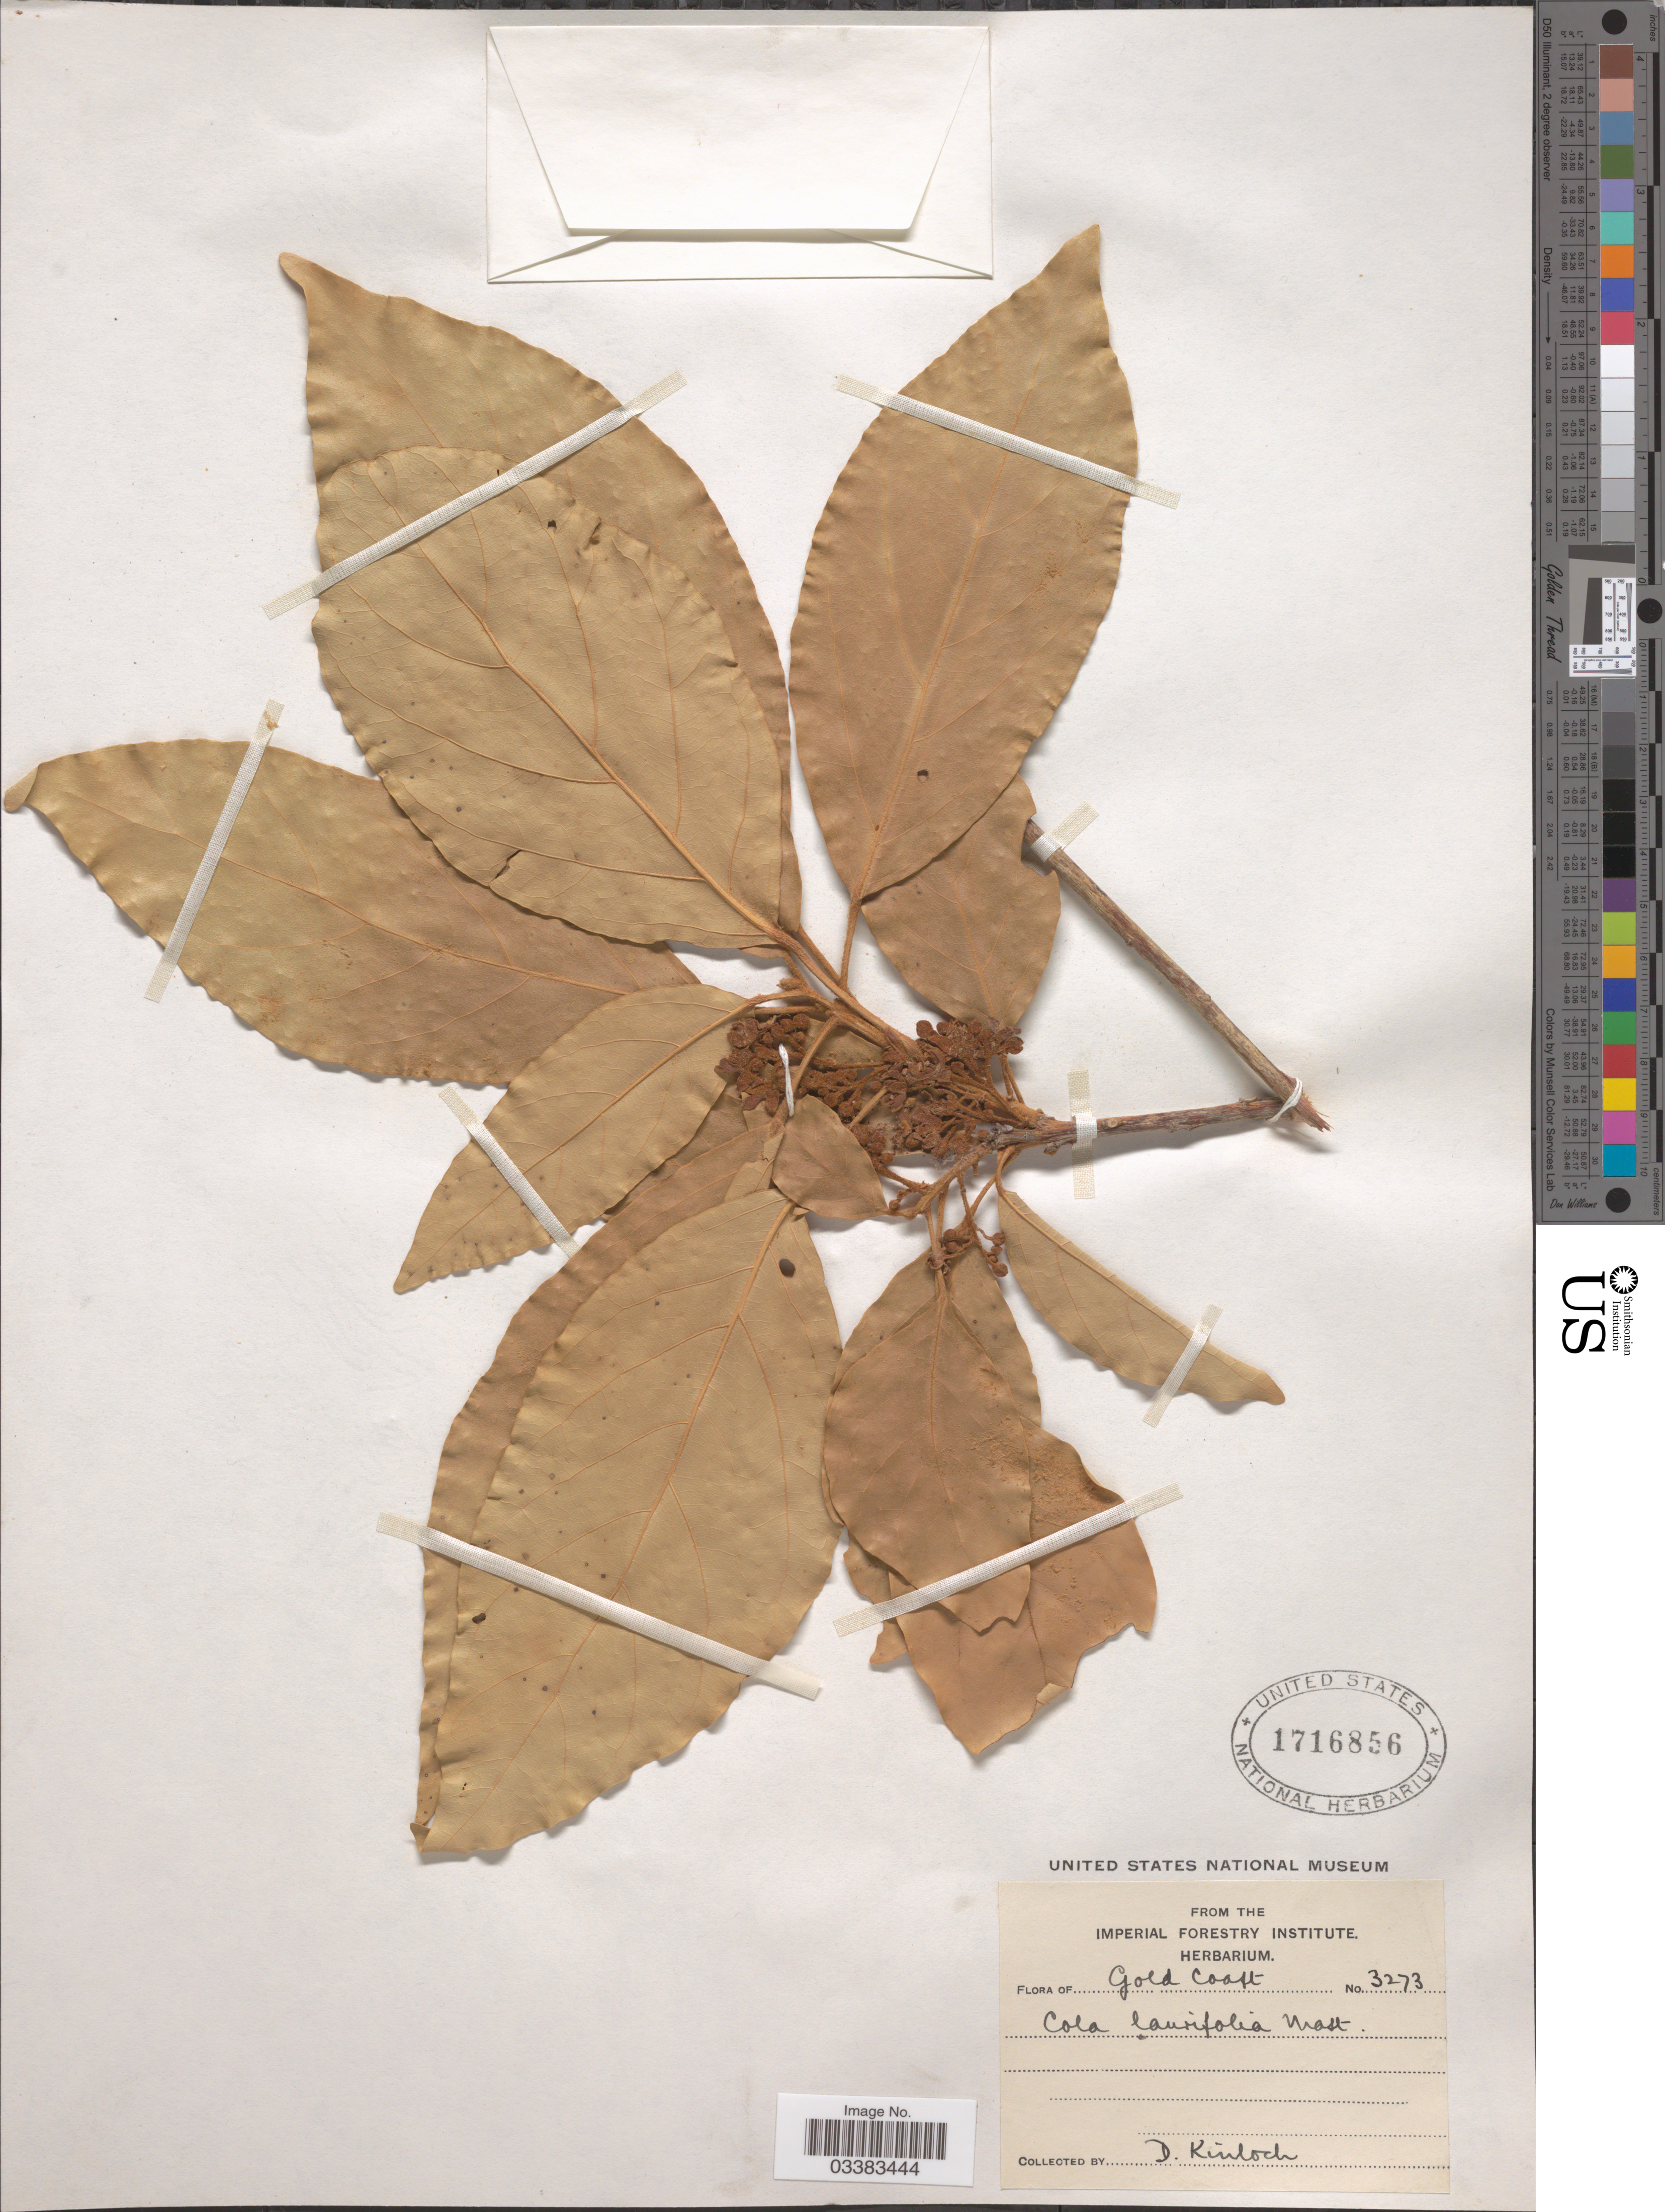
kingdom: Plantae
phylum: Tracheophyta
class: Magnoliopsida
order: Malvales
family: Malvaceae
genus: Cola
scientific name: Cola laurifolia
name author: Mast.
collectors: D. Kinloch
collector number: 3273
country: Ghana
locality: Gold Coast.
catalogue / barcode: US 1716856